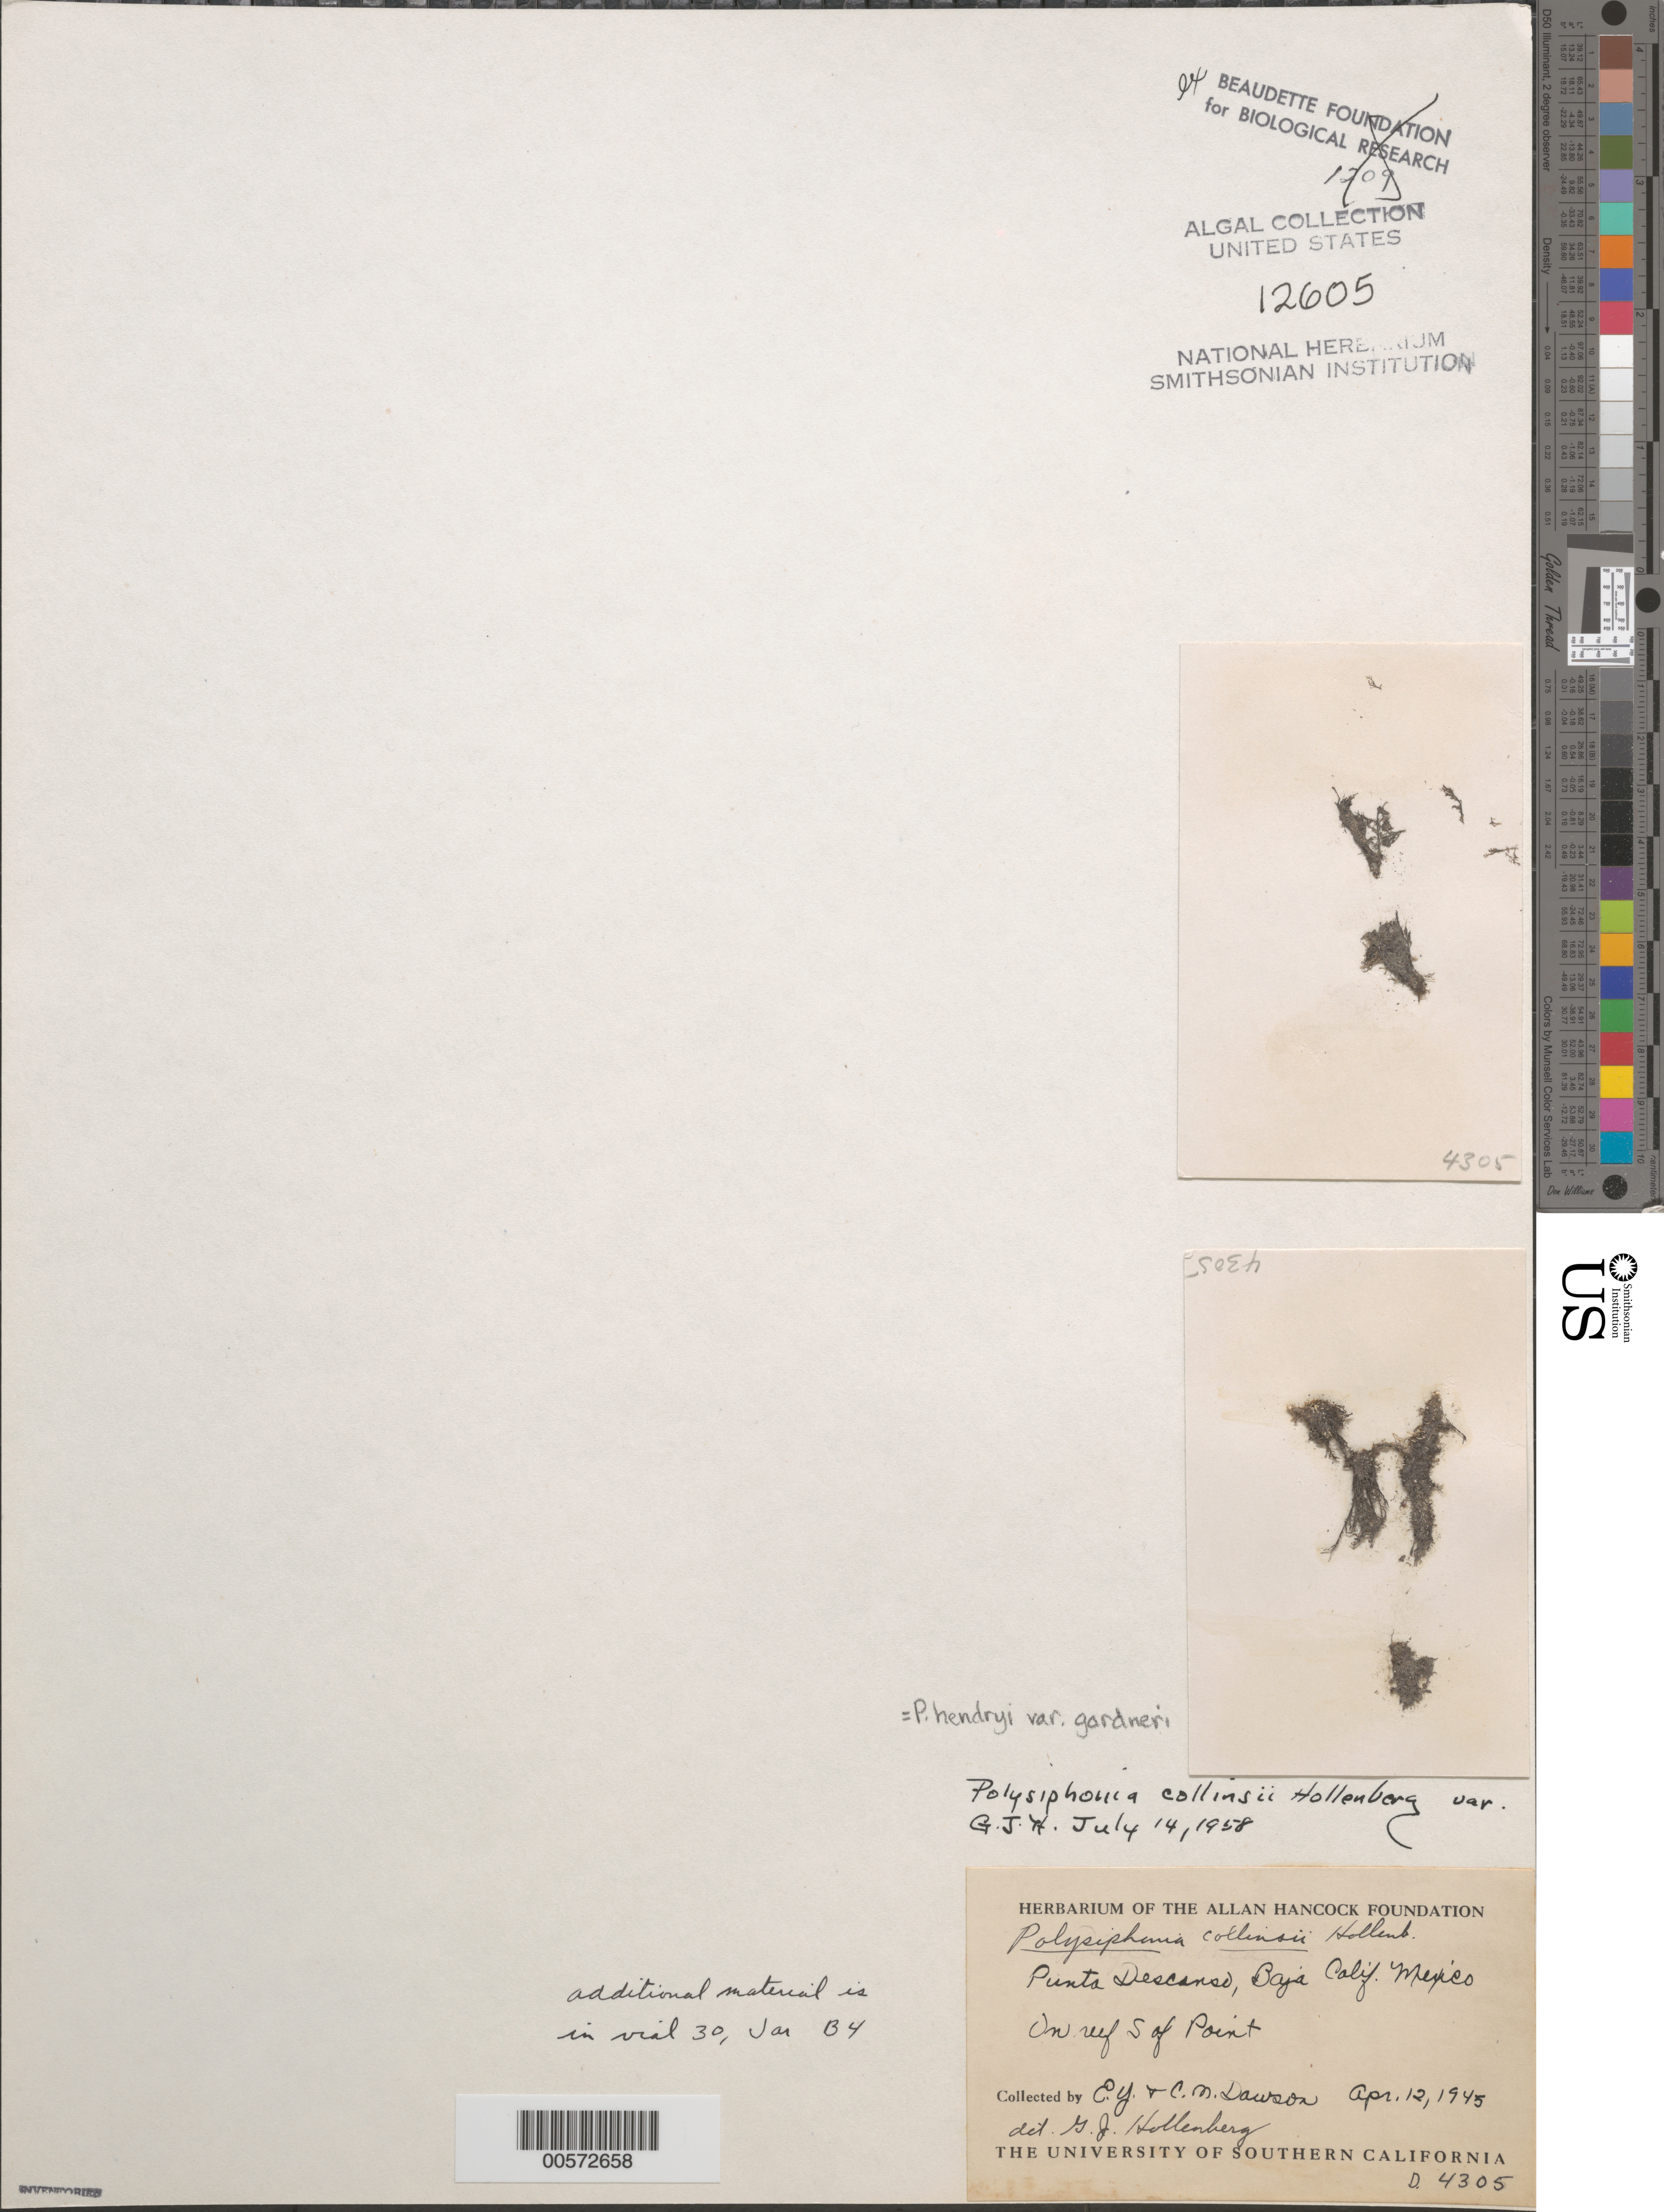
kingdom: Plantae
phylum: Rhodophyta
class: Florideophyceae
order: Ceramiales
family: Rhodomelaceae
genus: Polysiphonia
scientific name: Polysiphonia hendryi var. gardneri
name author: (Kylin) Hollenb.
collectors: E. Y. Dawson & C. M. Dawson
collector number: EYD 4305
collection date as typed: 12 Apr 1945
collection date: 1945-04-12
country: Mexico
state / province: Baja California Norte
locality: South of Punta Descanso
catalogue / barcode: US 12605